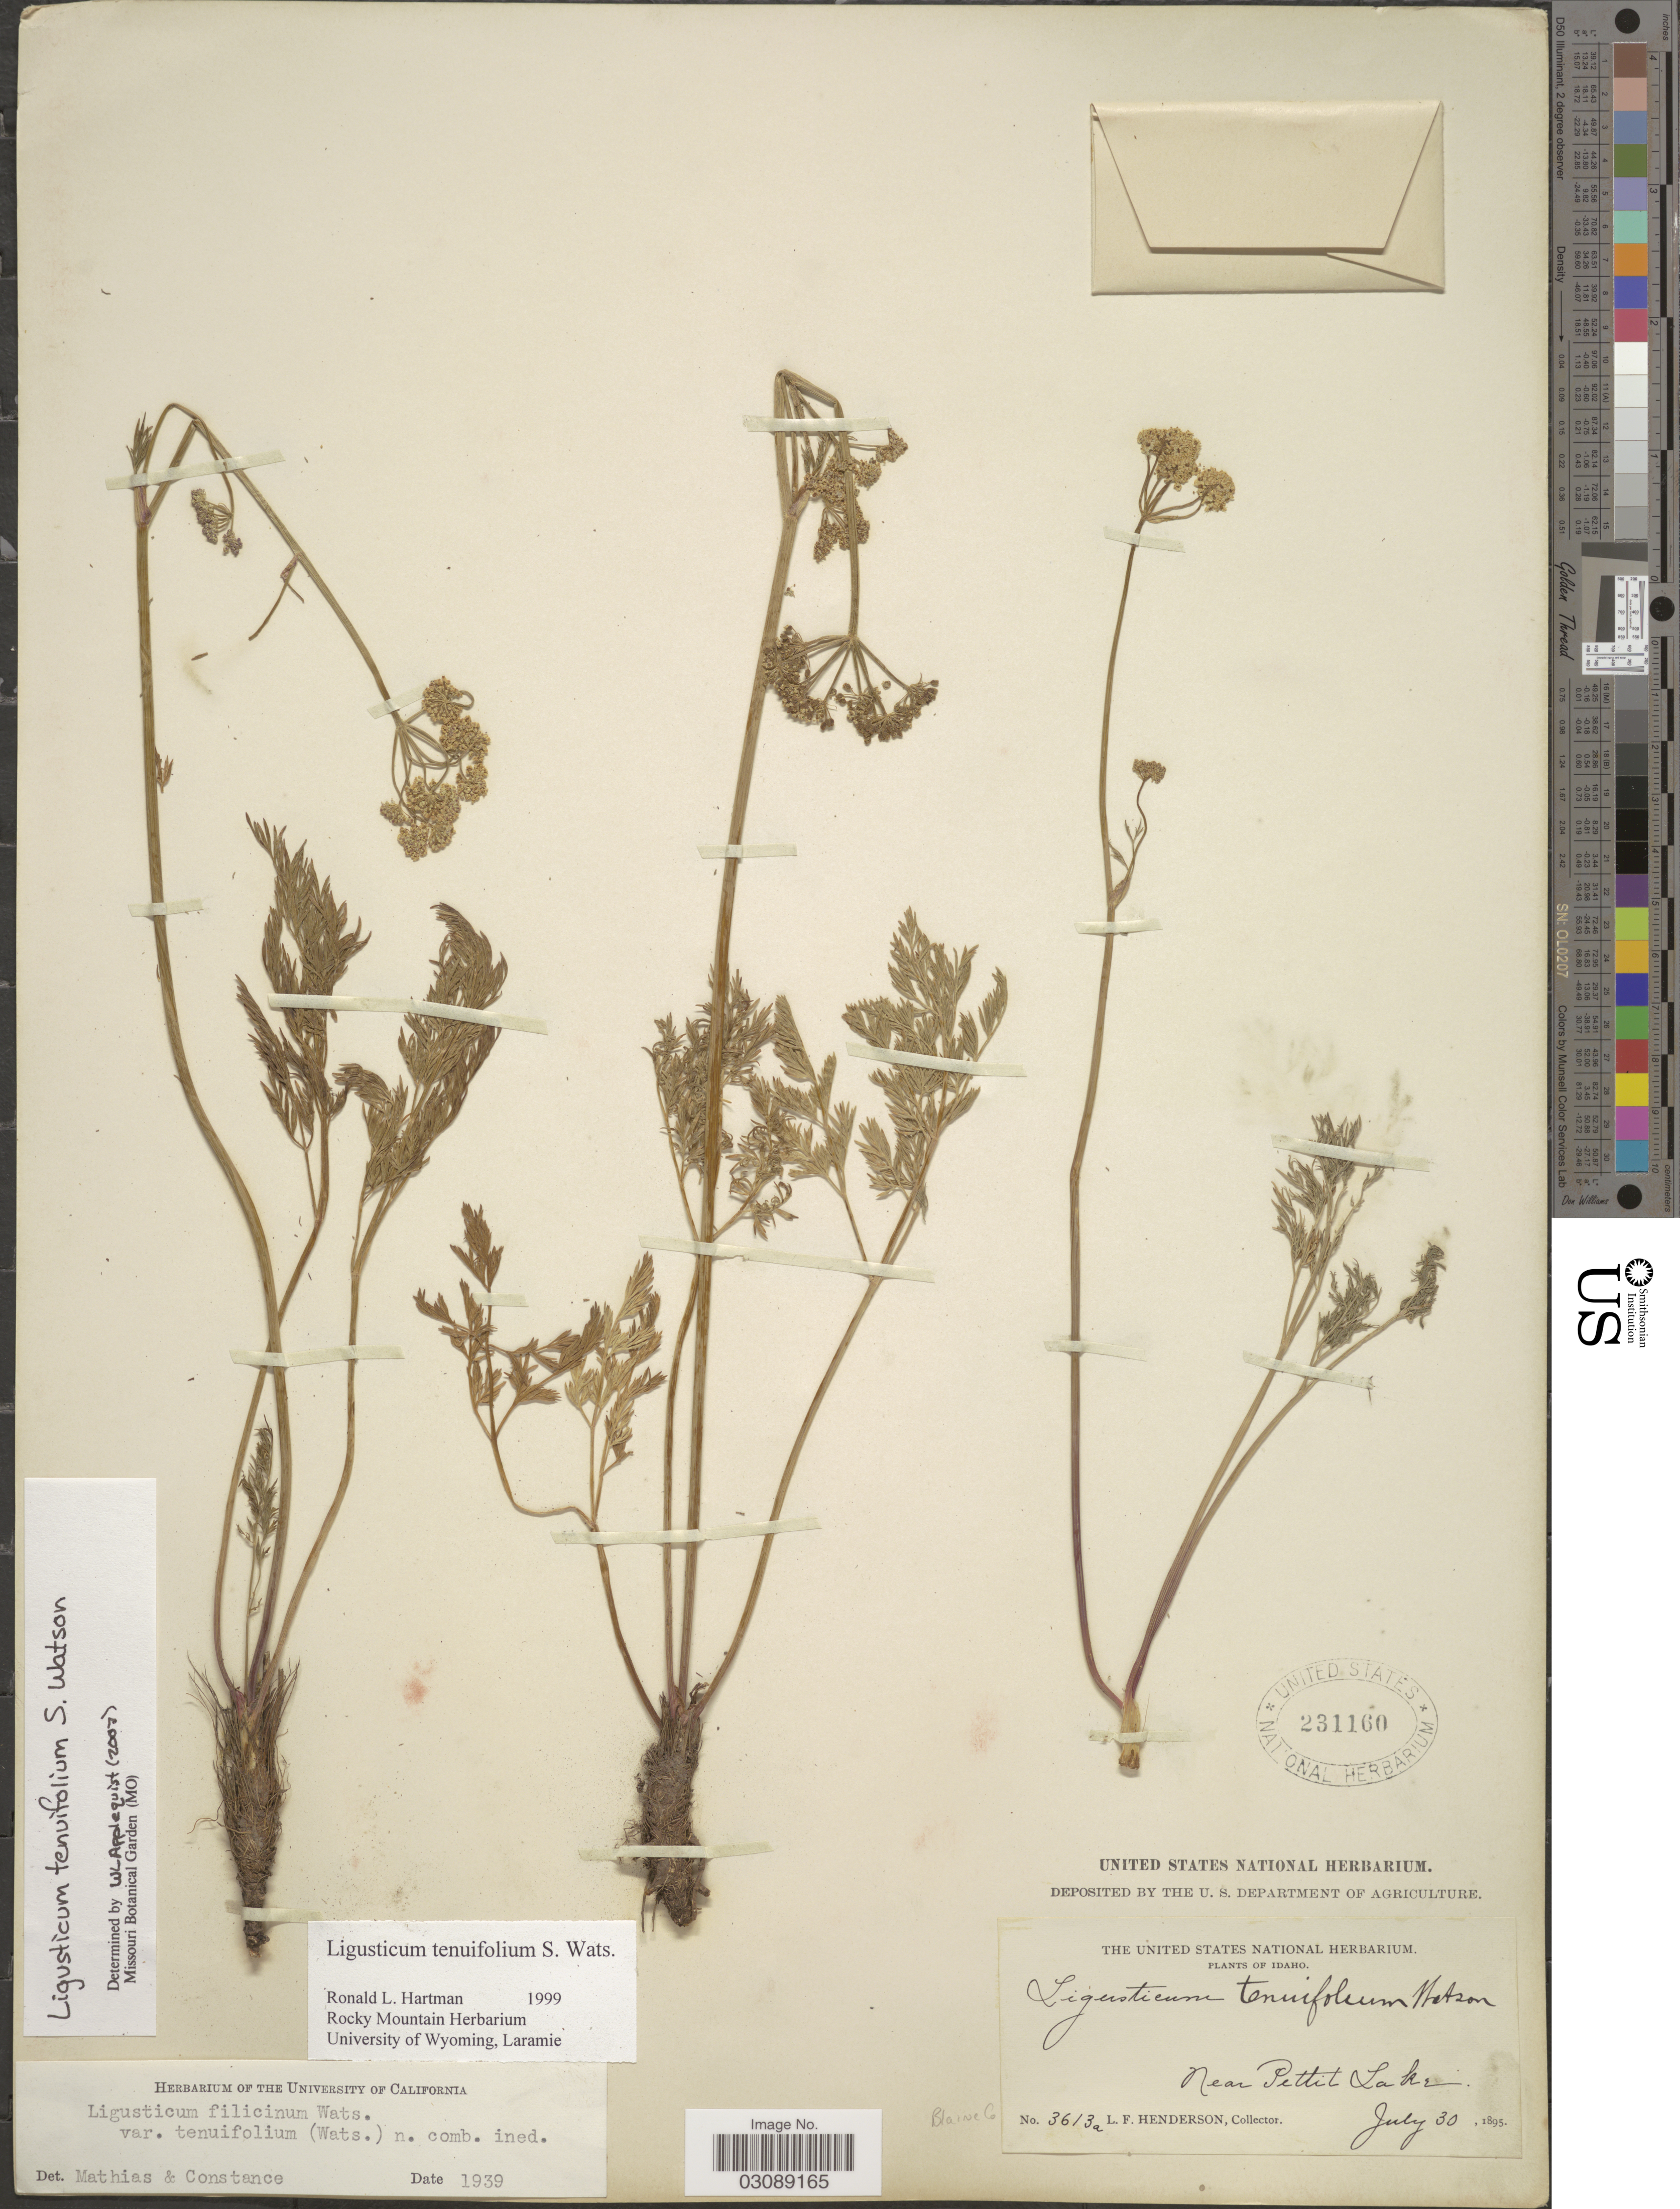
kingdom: Plantae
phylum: Tracheophyta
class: Magnoliopsida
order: Apiales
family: Apiaceae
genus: Ligusticum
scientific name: Ligusticum tenuifolium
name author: S. Watson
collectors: L. Henderson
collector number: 3613a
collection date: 1895-07-30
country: United States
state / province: Idaho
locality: Near Pettit Lake. Blaine Co.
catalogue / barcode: US 231160